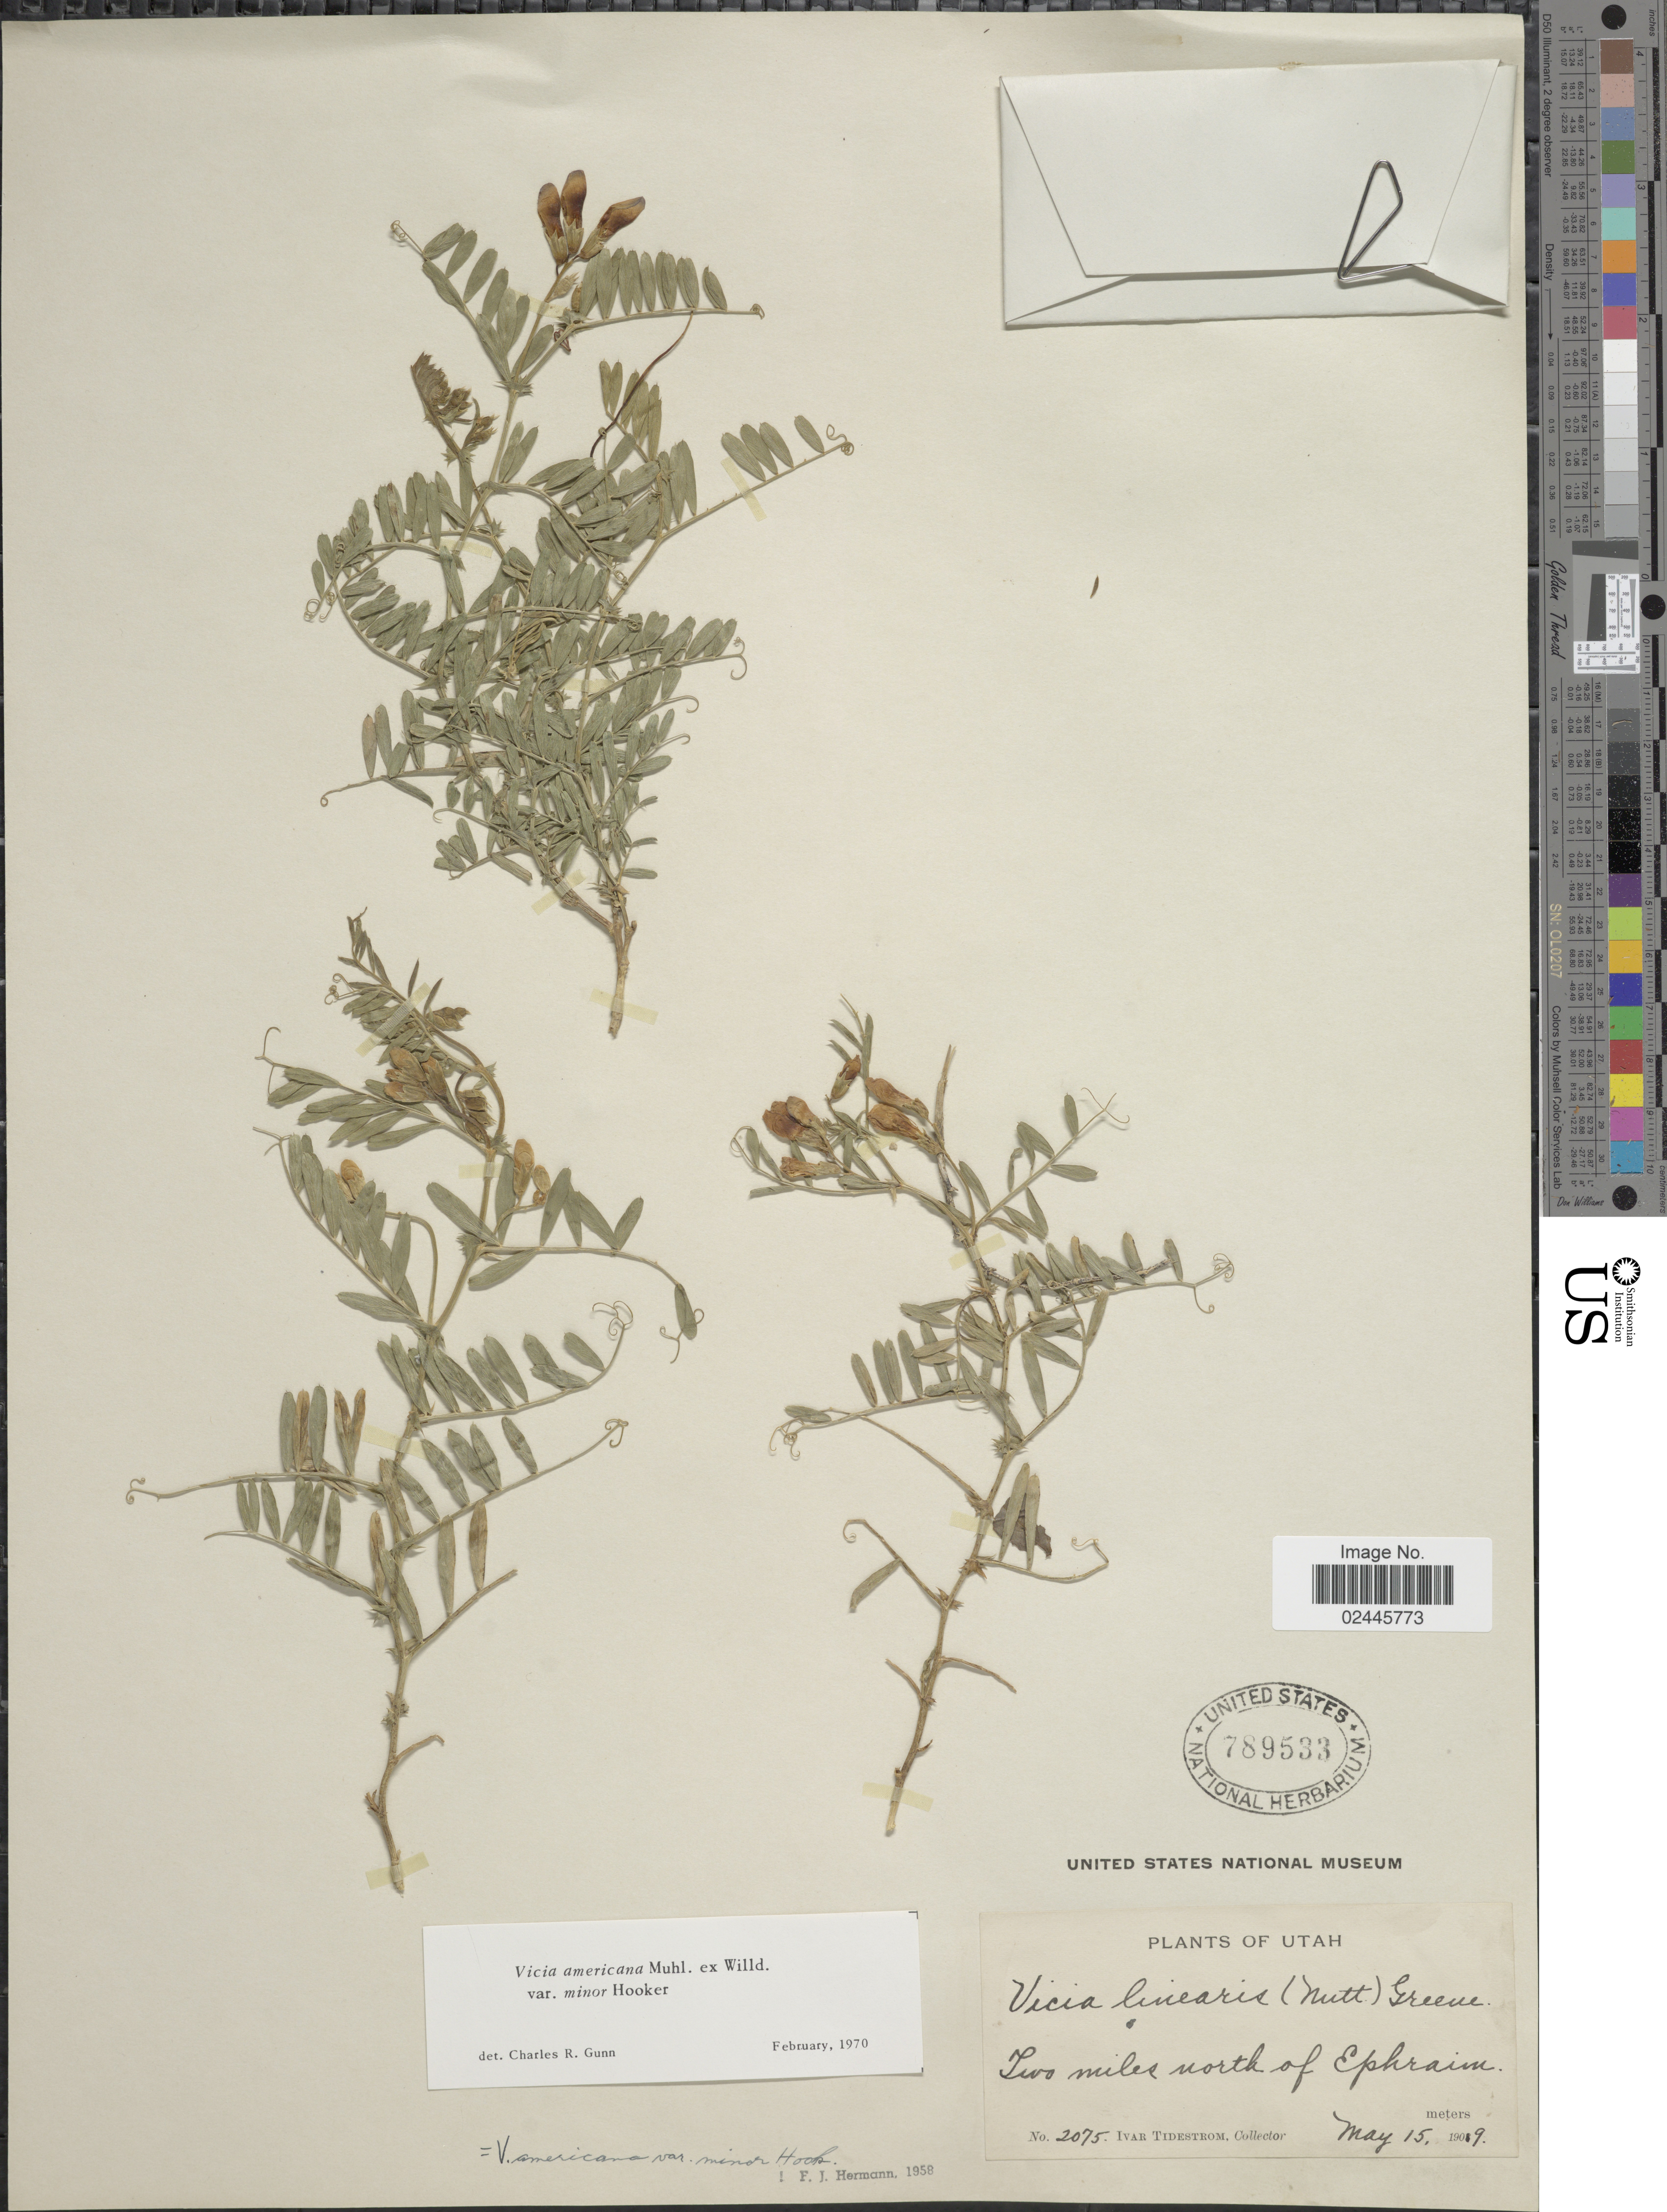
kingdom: Plantae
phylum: Tracheophyta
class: Magnoliopsida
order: Fabales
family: Fabaceae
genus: Vicia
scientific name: Vicia americana var. minor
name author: Hook.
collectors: I. F. Tidestrom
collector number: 2075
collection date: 1909-05-15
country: United States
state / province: Utah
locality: Two miles north of Ephraim.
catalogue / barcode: US 789533